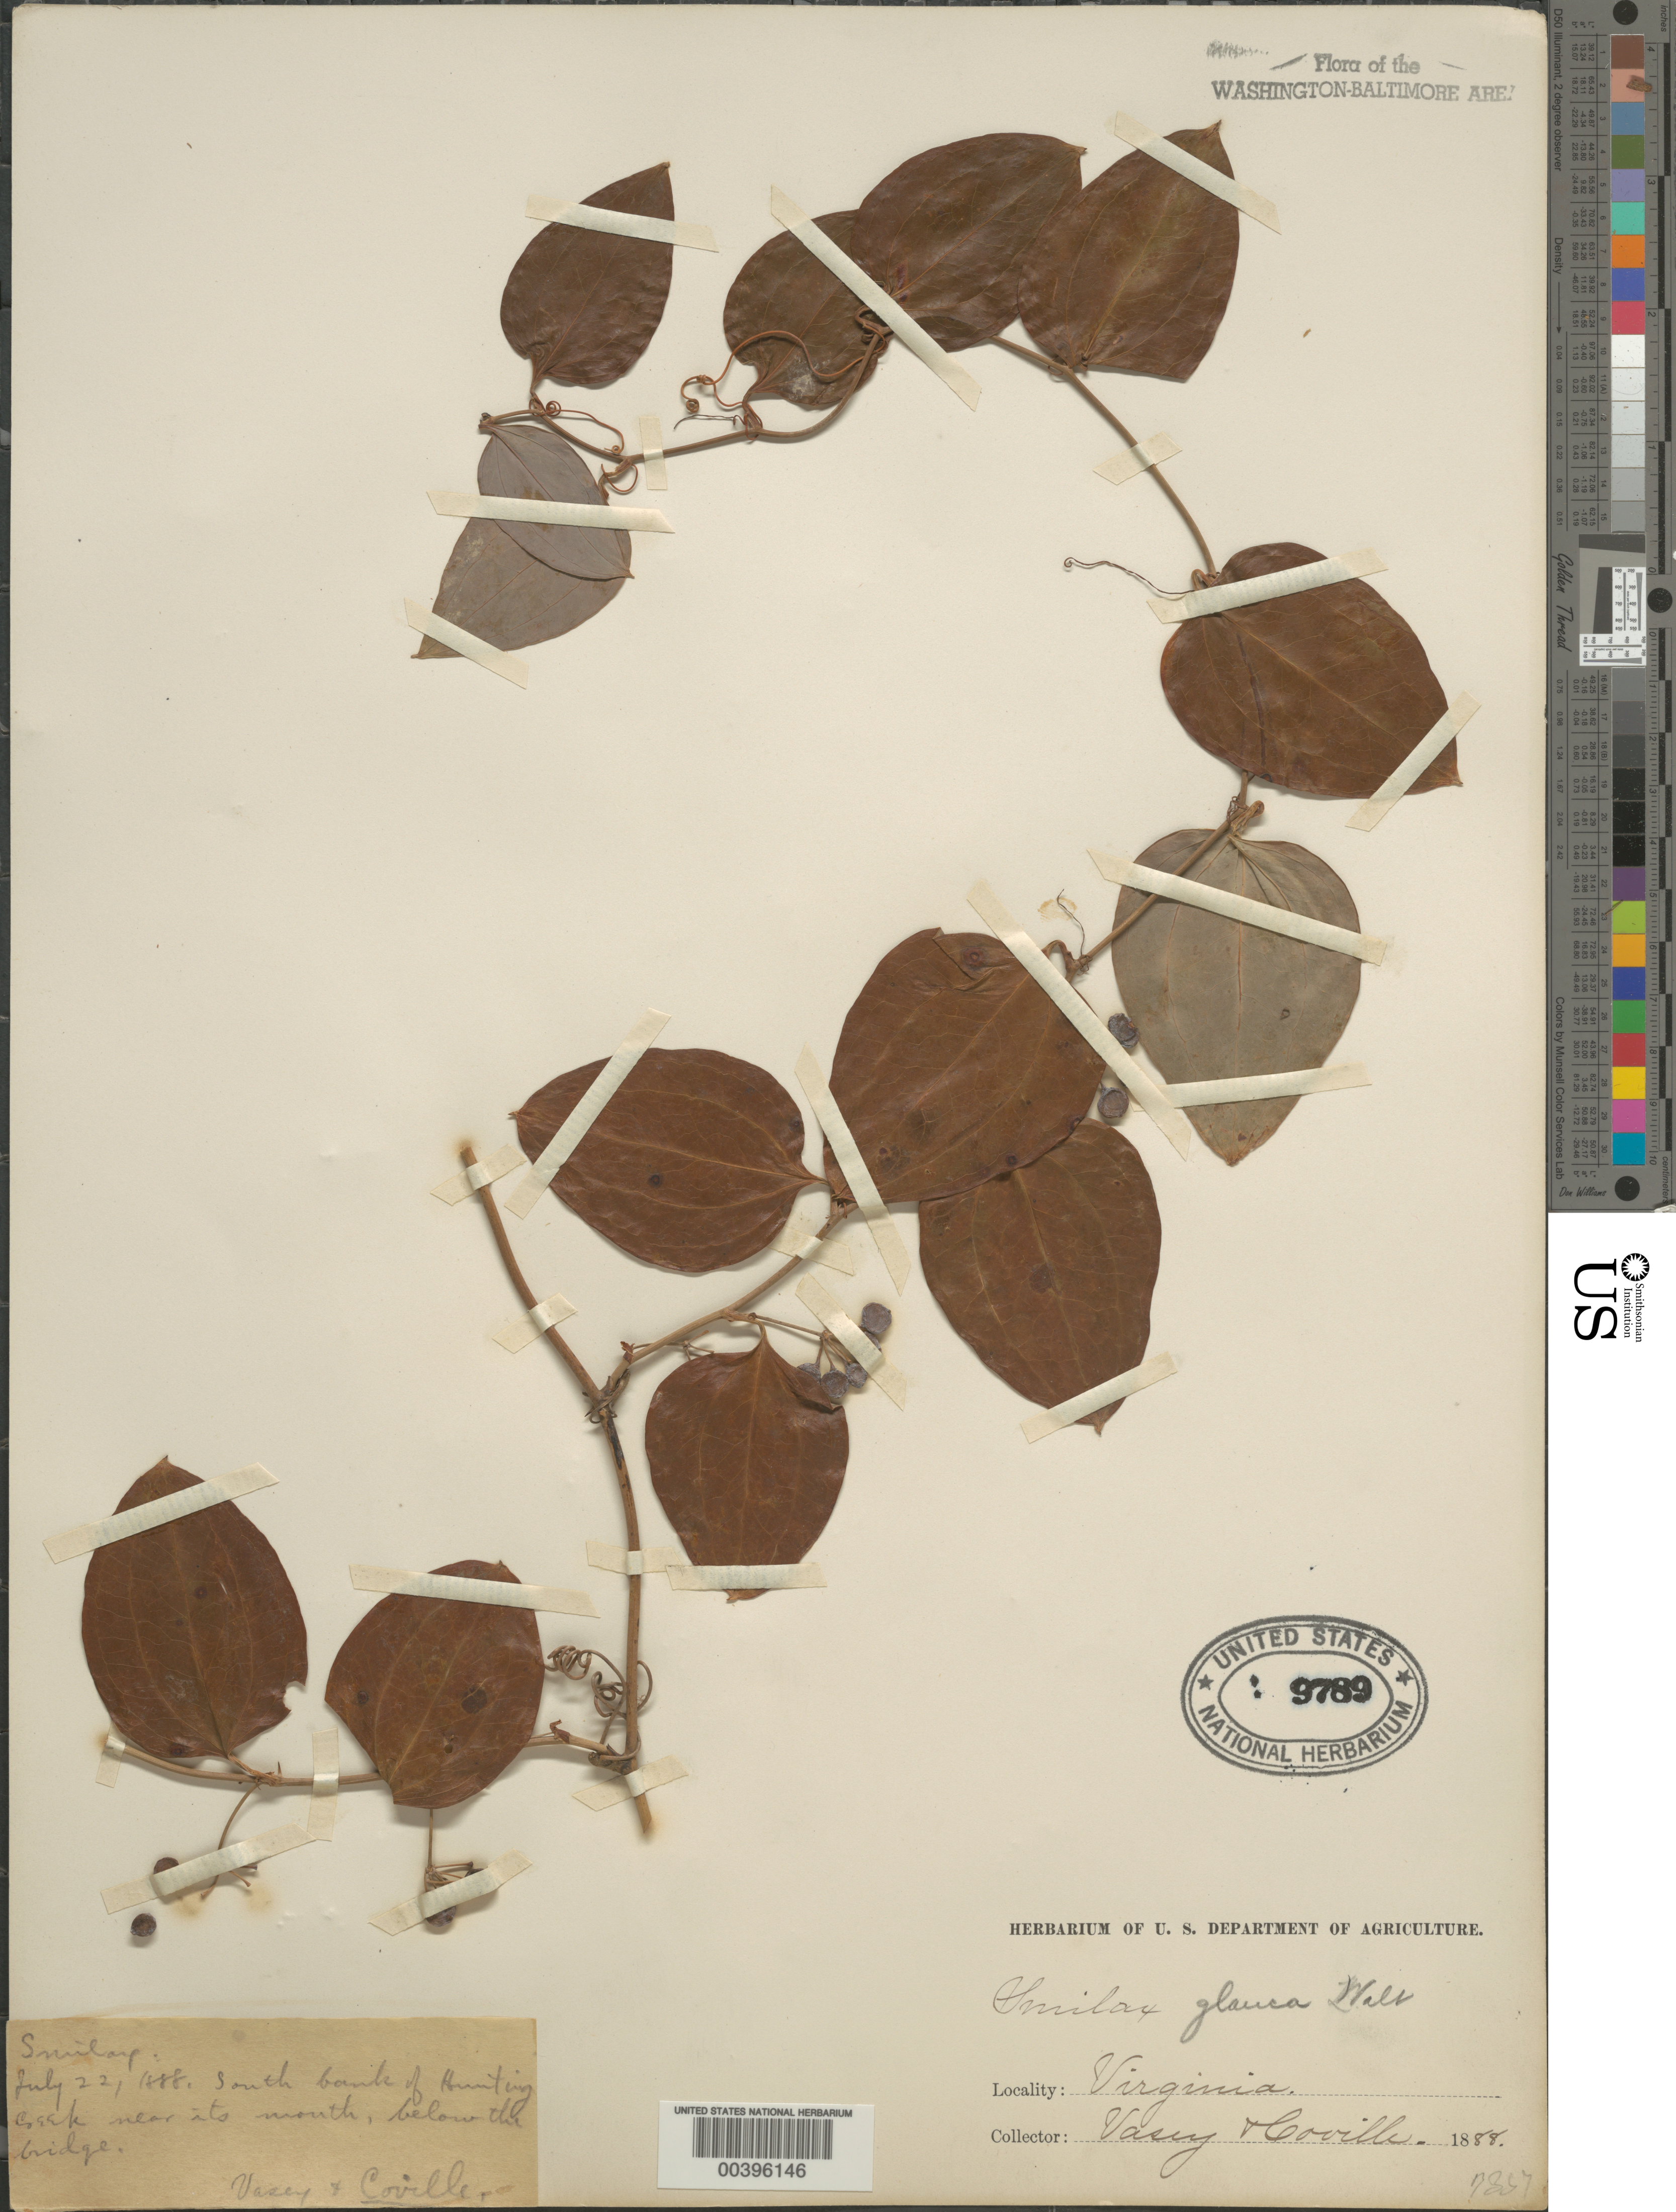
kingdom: Plantae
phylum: Tracheophyta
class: Liliopsida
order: Liliales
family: Smilacaceae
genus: Smilax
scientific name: Smilax glauca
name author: Walter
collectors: G. R. Vasey & F. V. Coville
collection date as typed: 22 Jul 1888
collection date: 1888-07-22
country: United States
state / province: Virginia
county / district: Fairfax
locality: Hunting Creek, near mouth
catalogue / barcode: US 9789